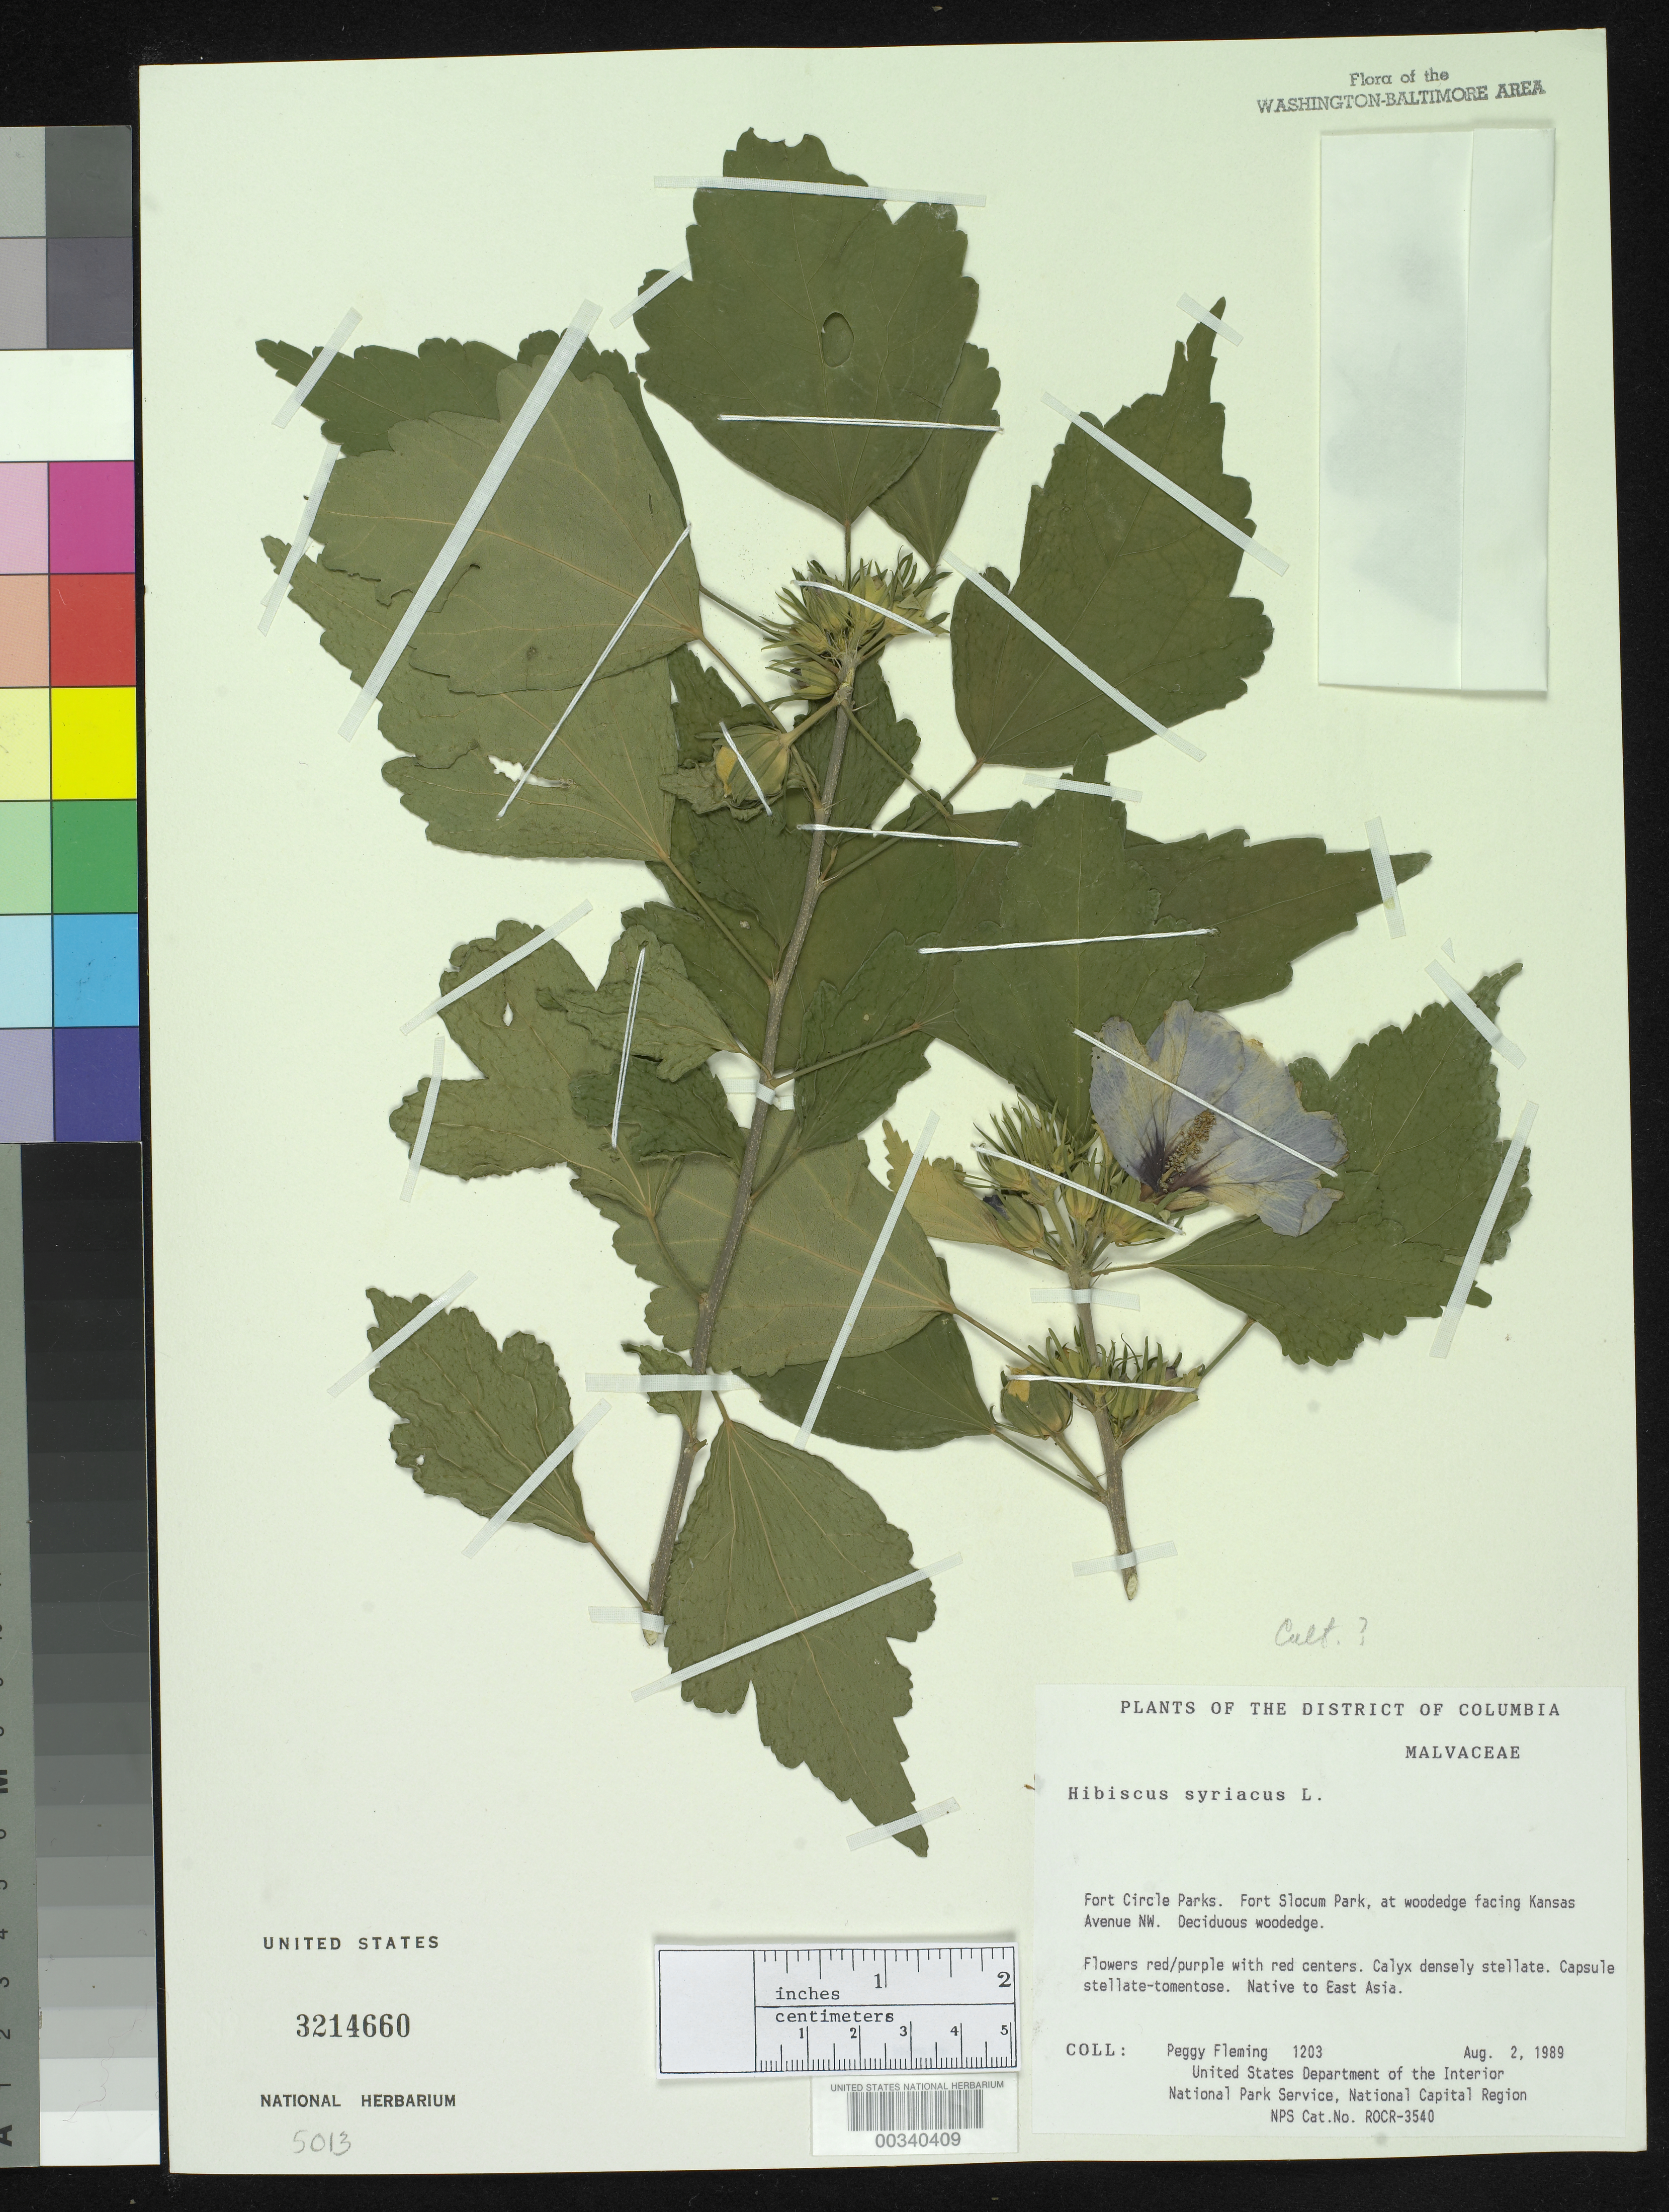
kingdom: Plantae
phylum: Tracheophyta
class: Magnoliopsida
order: Malvales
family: Malvaceae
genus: Hibiscus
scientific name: Hibiscus syriacus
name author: L.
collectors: P. Fleming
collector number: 1203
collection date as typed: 02 Aug 1989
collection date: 1989-08-02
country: United States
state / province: District of Columbia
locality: Fort Circle Parks, Fort Slocum Park, at Kansas Ave, NW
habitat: Deciduous woodedge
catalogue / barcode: US 3214660